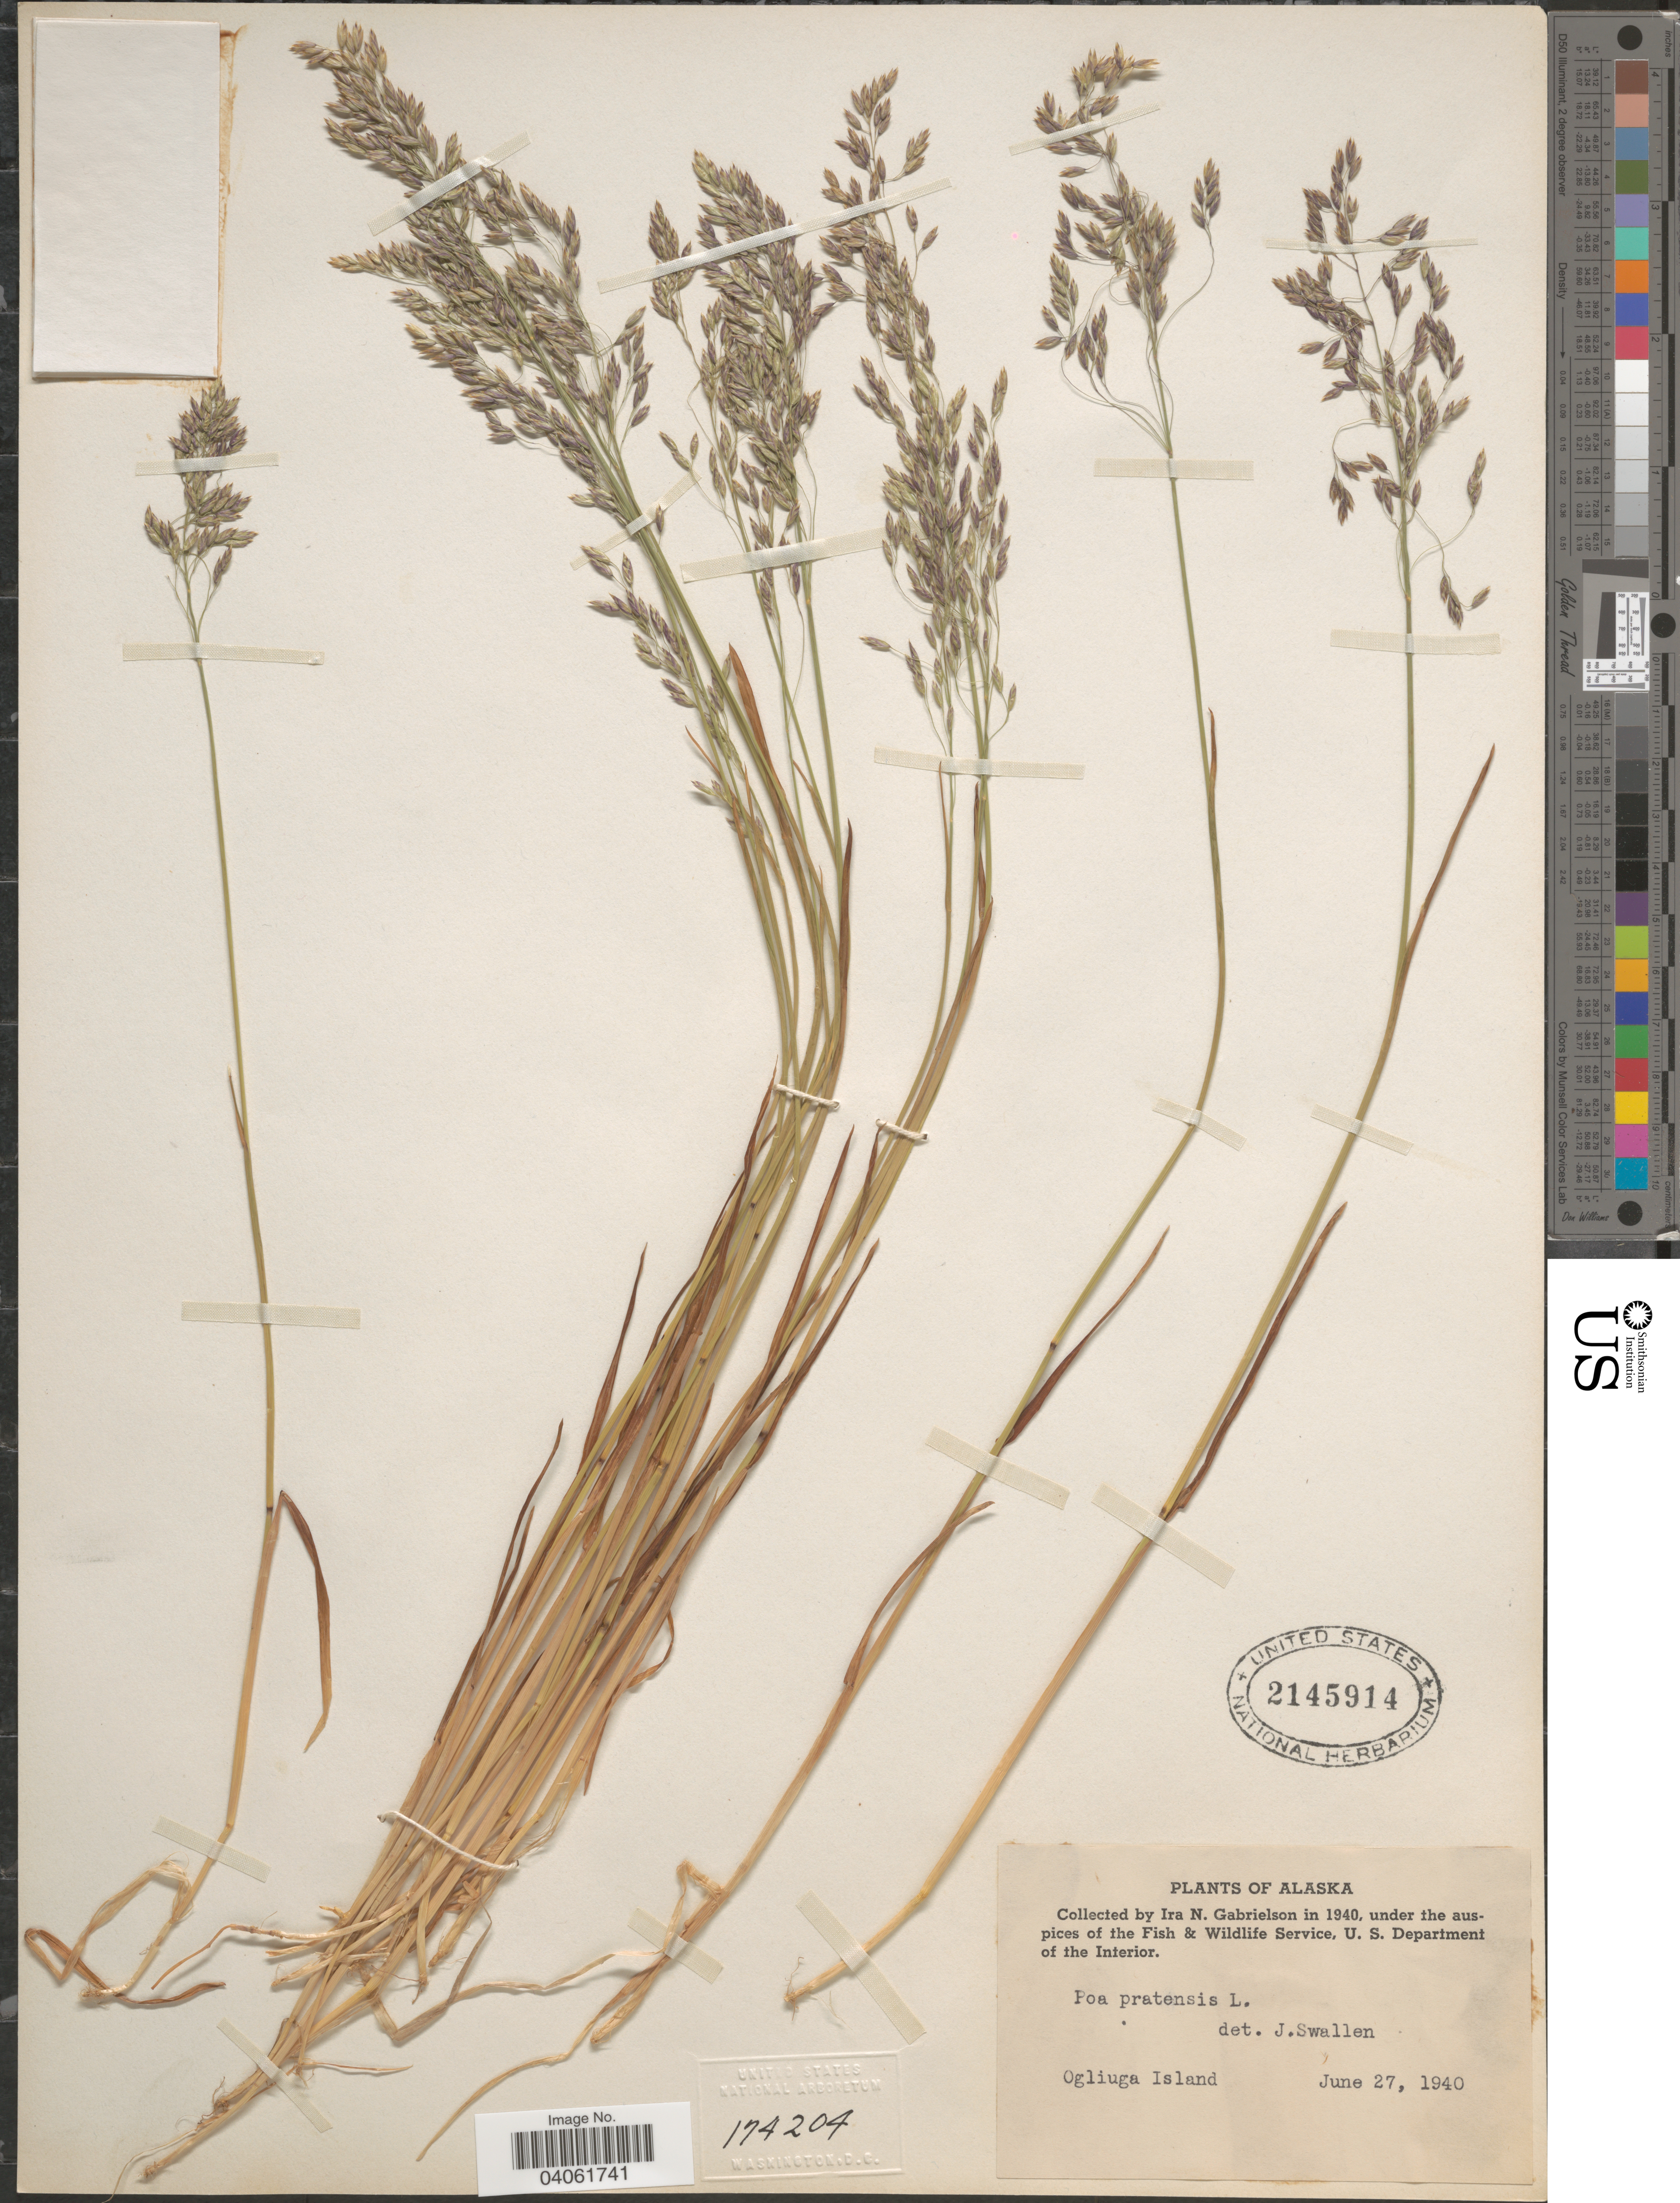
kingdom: Plantae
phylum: Tracheophyta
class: Liliopsida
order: Poales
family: Poaceae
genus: Poa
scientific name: Poa pratensis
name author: L.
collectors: I. Gabrielson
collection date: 1940-06-27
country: United States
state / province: Alaska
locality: Ogliuga Island.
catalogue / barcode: US 2145914